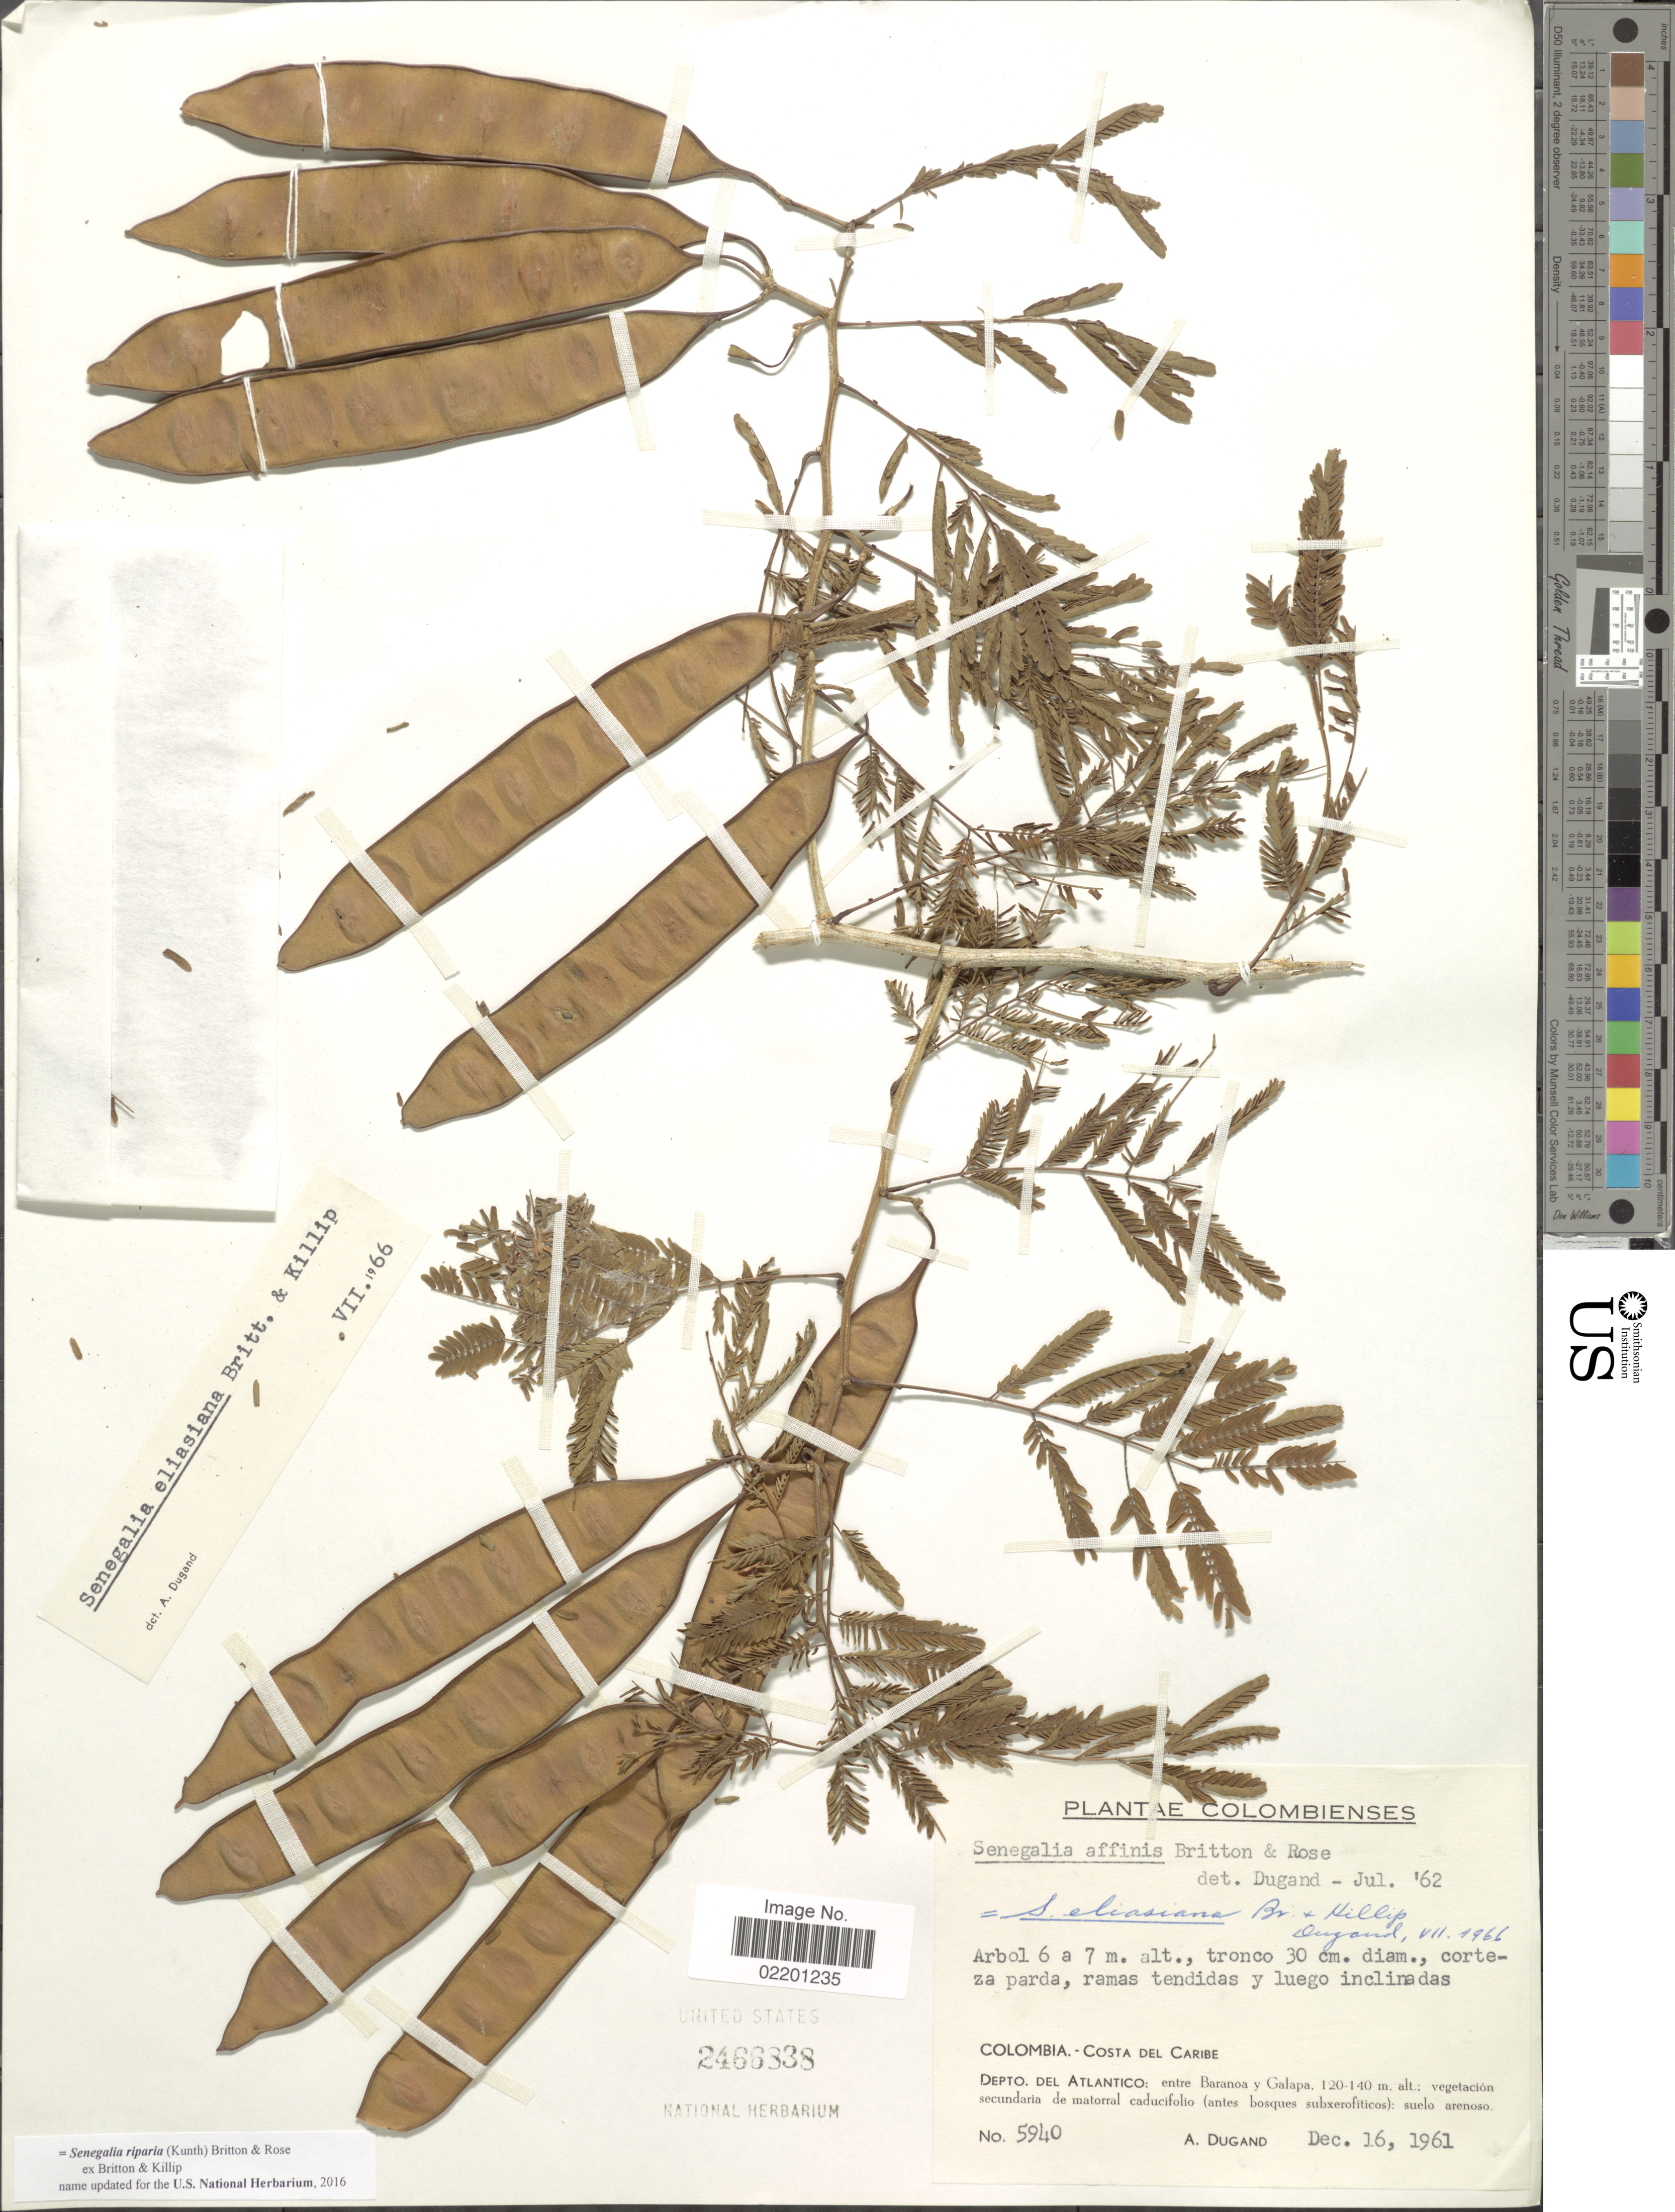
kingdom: Plantae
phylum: Tracheophyta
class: Magnoliopsida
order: Fabales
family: Fabaceae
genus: Senegalia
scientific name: Senegalia riparia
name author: (Kunth) Britton & Rose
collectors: A. Dugand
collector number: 5940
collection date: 1961-12-16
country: Colombia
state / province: Atlántico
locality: Costa del Caribe. Depto. del Atlantico; entre Baranoa y Galapa.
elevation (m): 120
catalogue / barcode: US 2466838